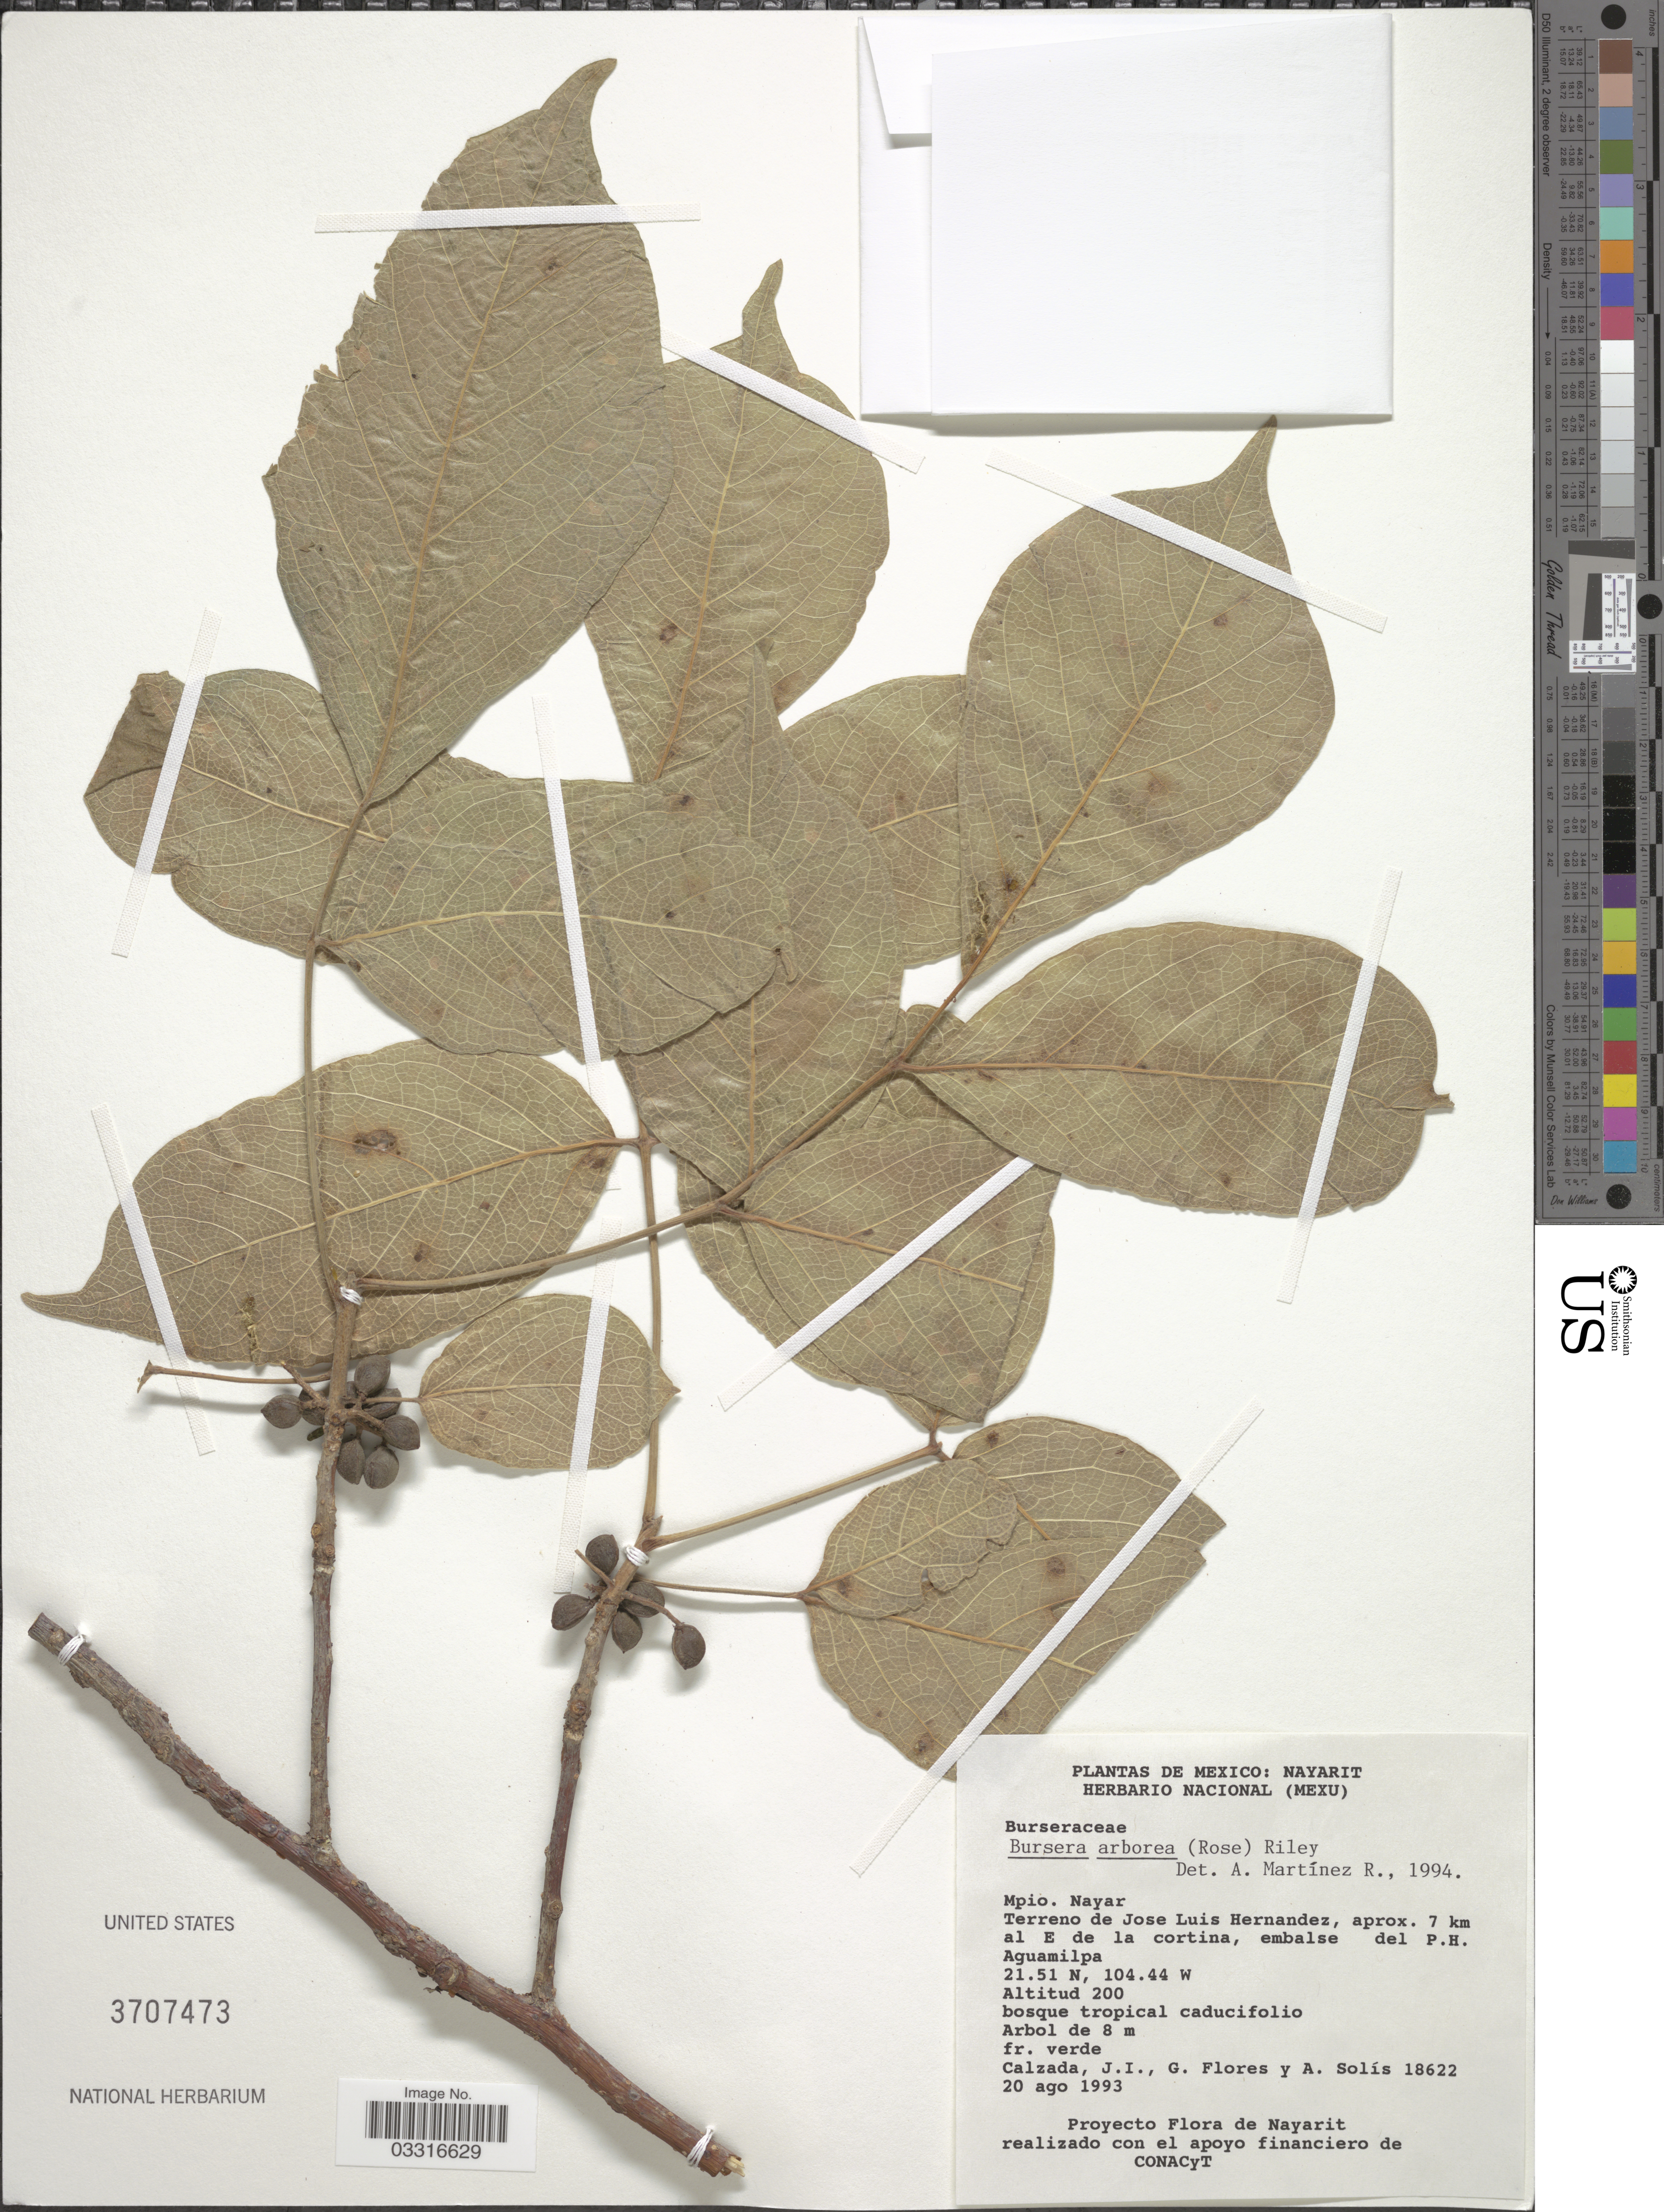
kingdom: Plantae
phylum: Tracheophyta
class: Magnoliopsida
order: Sapindales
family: Burseraceae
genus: Bursera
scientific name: Bursera simaruba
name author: (L.) Sarg.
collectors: J. I. Calzada, G. Flores F. & A. Solis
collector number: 18622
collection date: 1993-08-20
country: Mexico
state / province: Nayarit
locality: Mpio. Nayar, Terreno de Jose Luis Hernandez, aprox. 7 km al E de la cortina, embalse del P.H. Aguamilpa.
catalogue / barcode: US 3707473